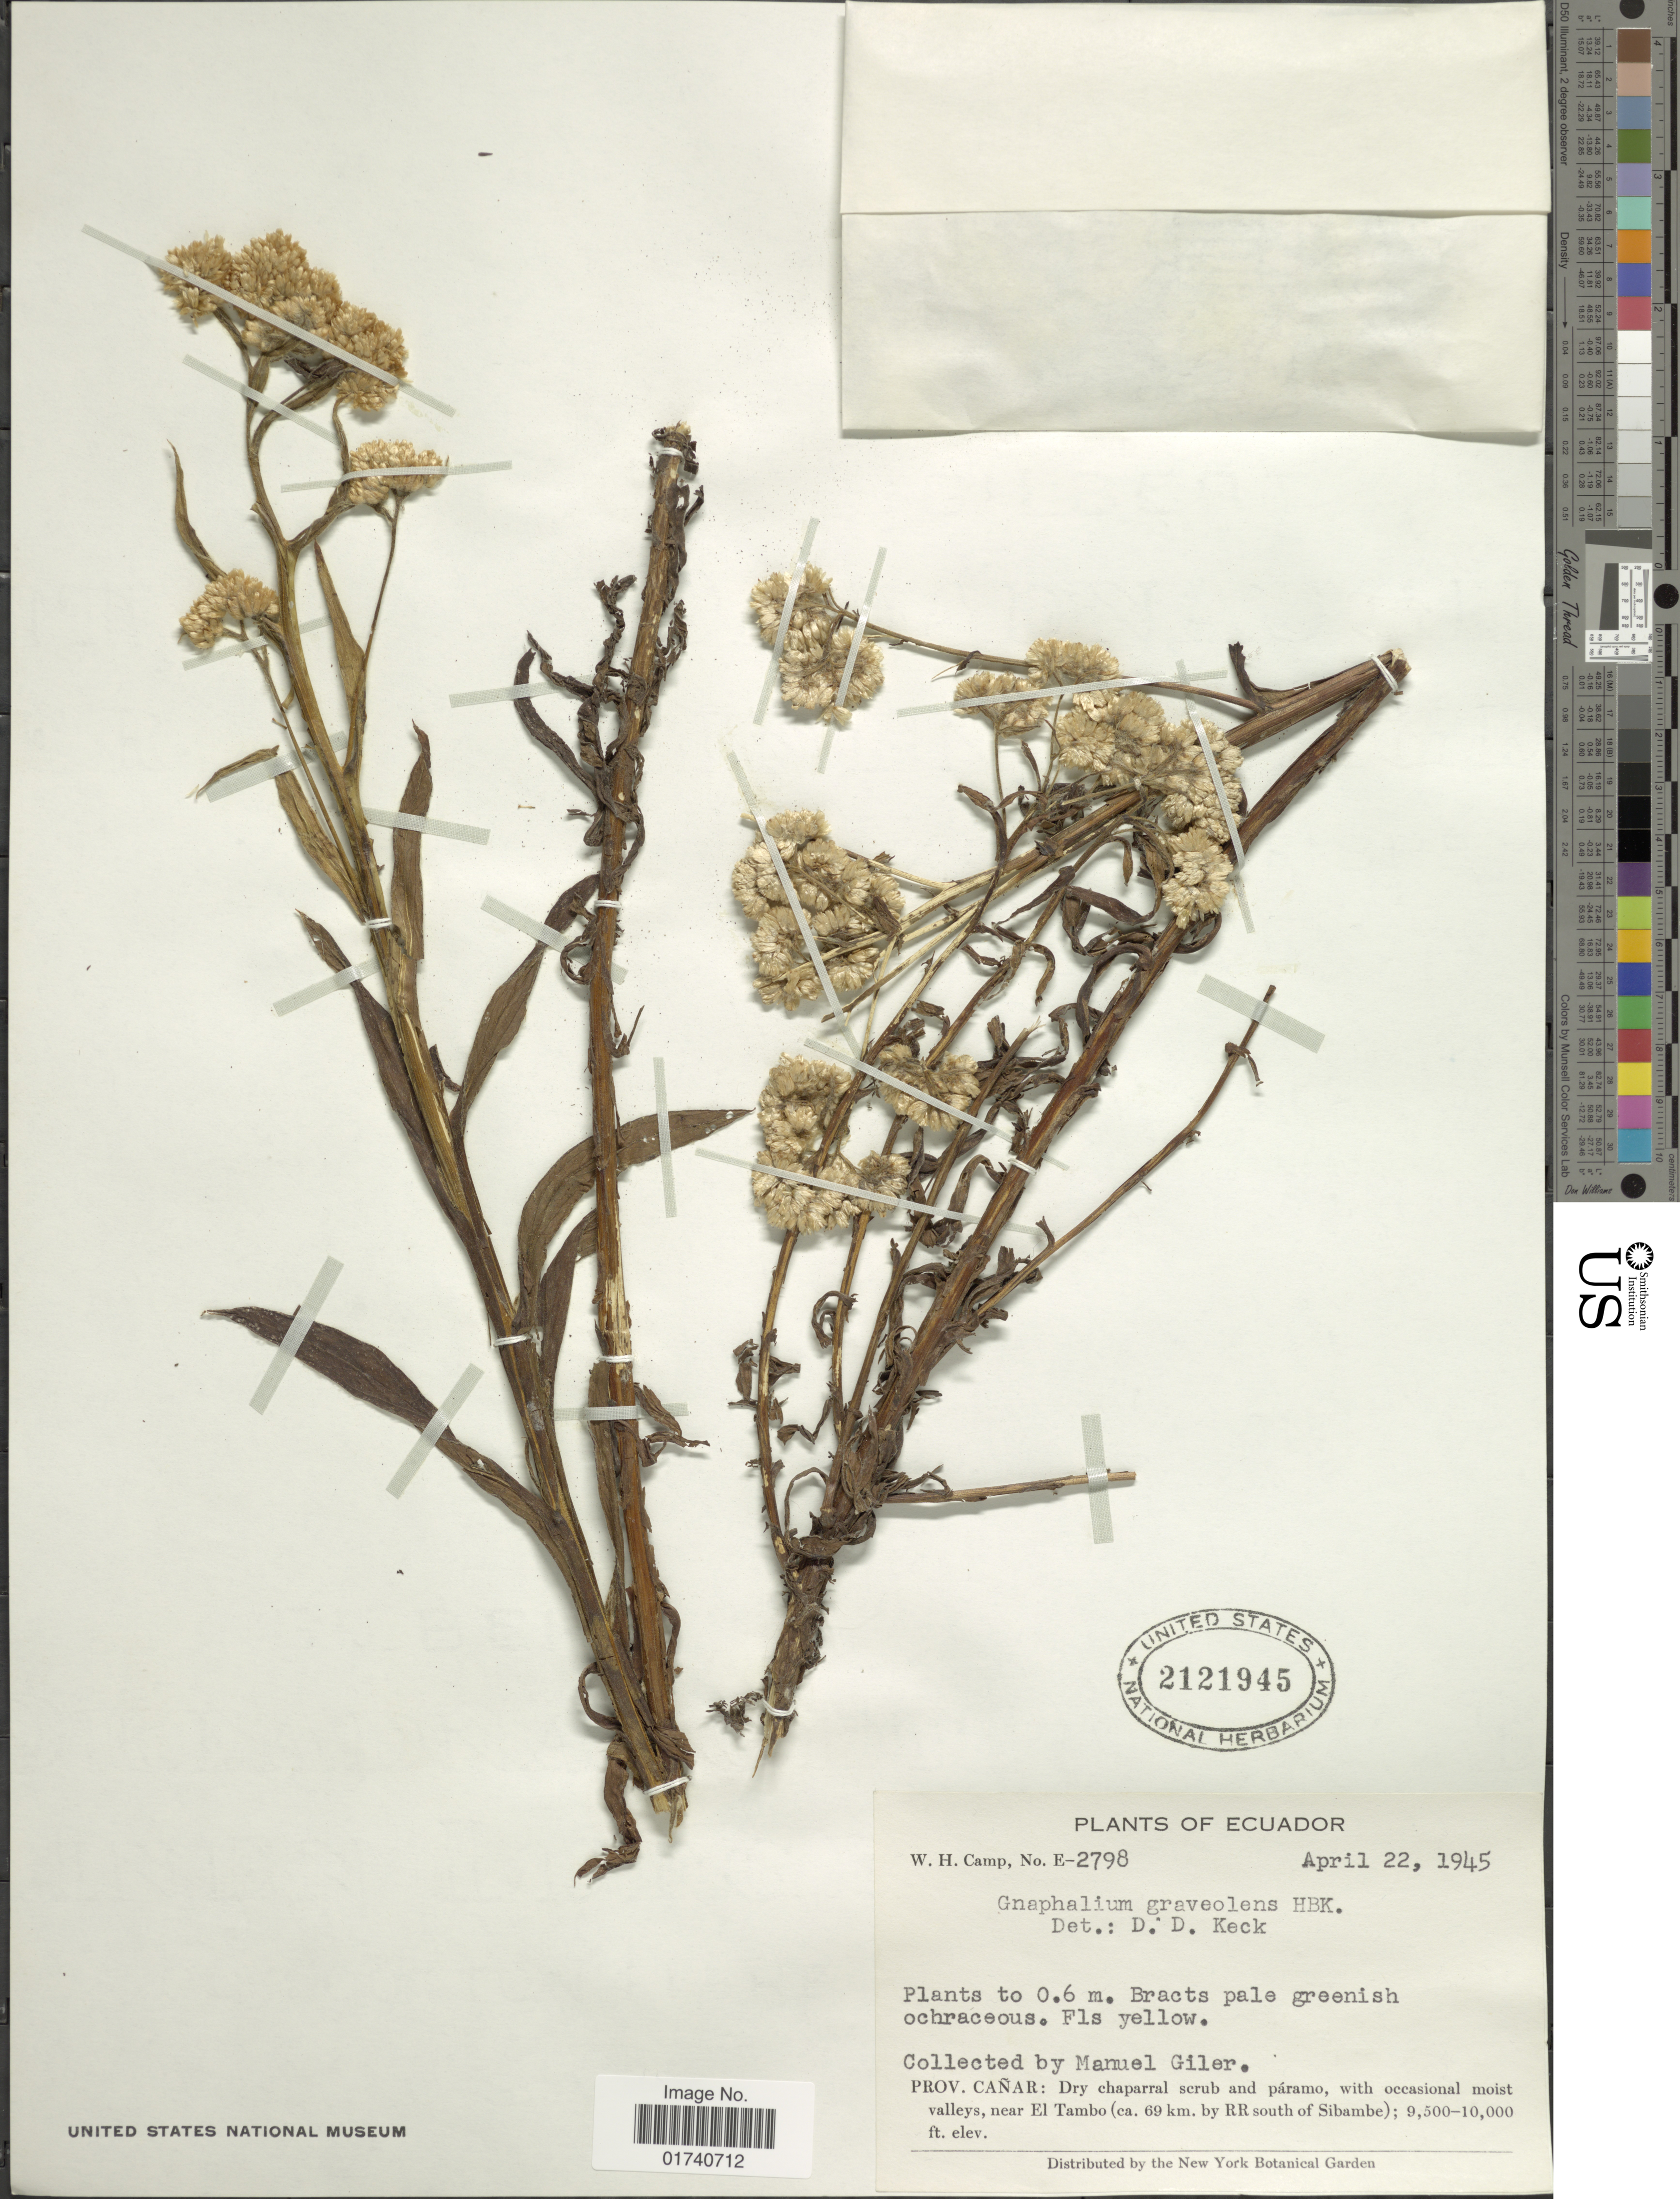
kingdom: Plantae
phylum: Tracheophyta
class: Magnoliopsida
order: Asterales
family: Asteraceae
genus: Pseudognaphalium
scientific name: Pseudognaphalium graveolens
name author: Anderb.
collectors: W. H. Camp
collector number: E-2798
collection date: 1945-04-22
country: Ecuador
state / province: Cañar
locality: Prov. Canar: Near El Tambo (ca. 69 km. by RR south of Sibambe).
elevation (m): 2896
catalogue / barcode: US 2121945